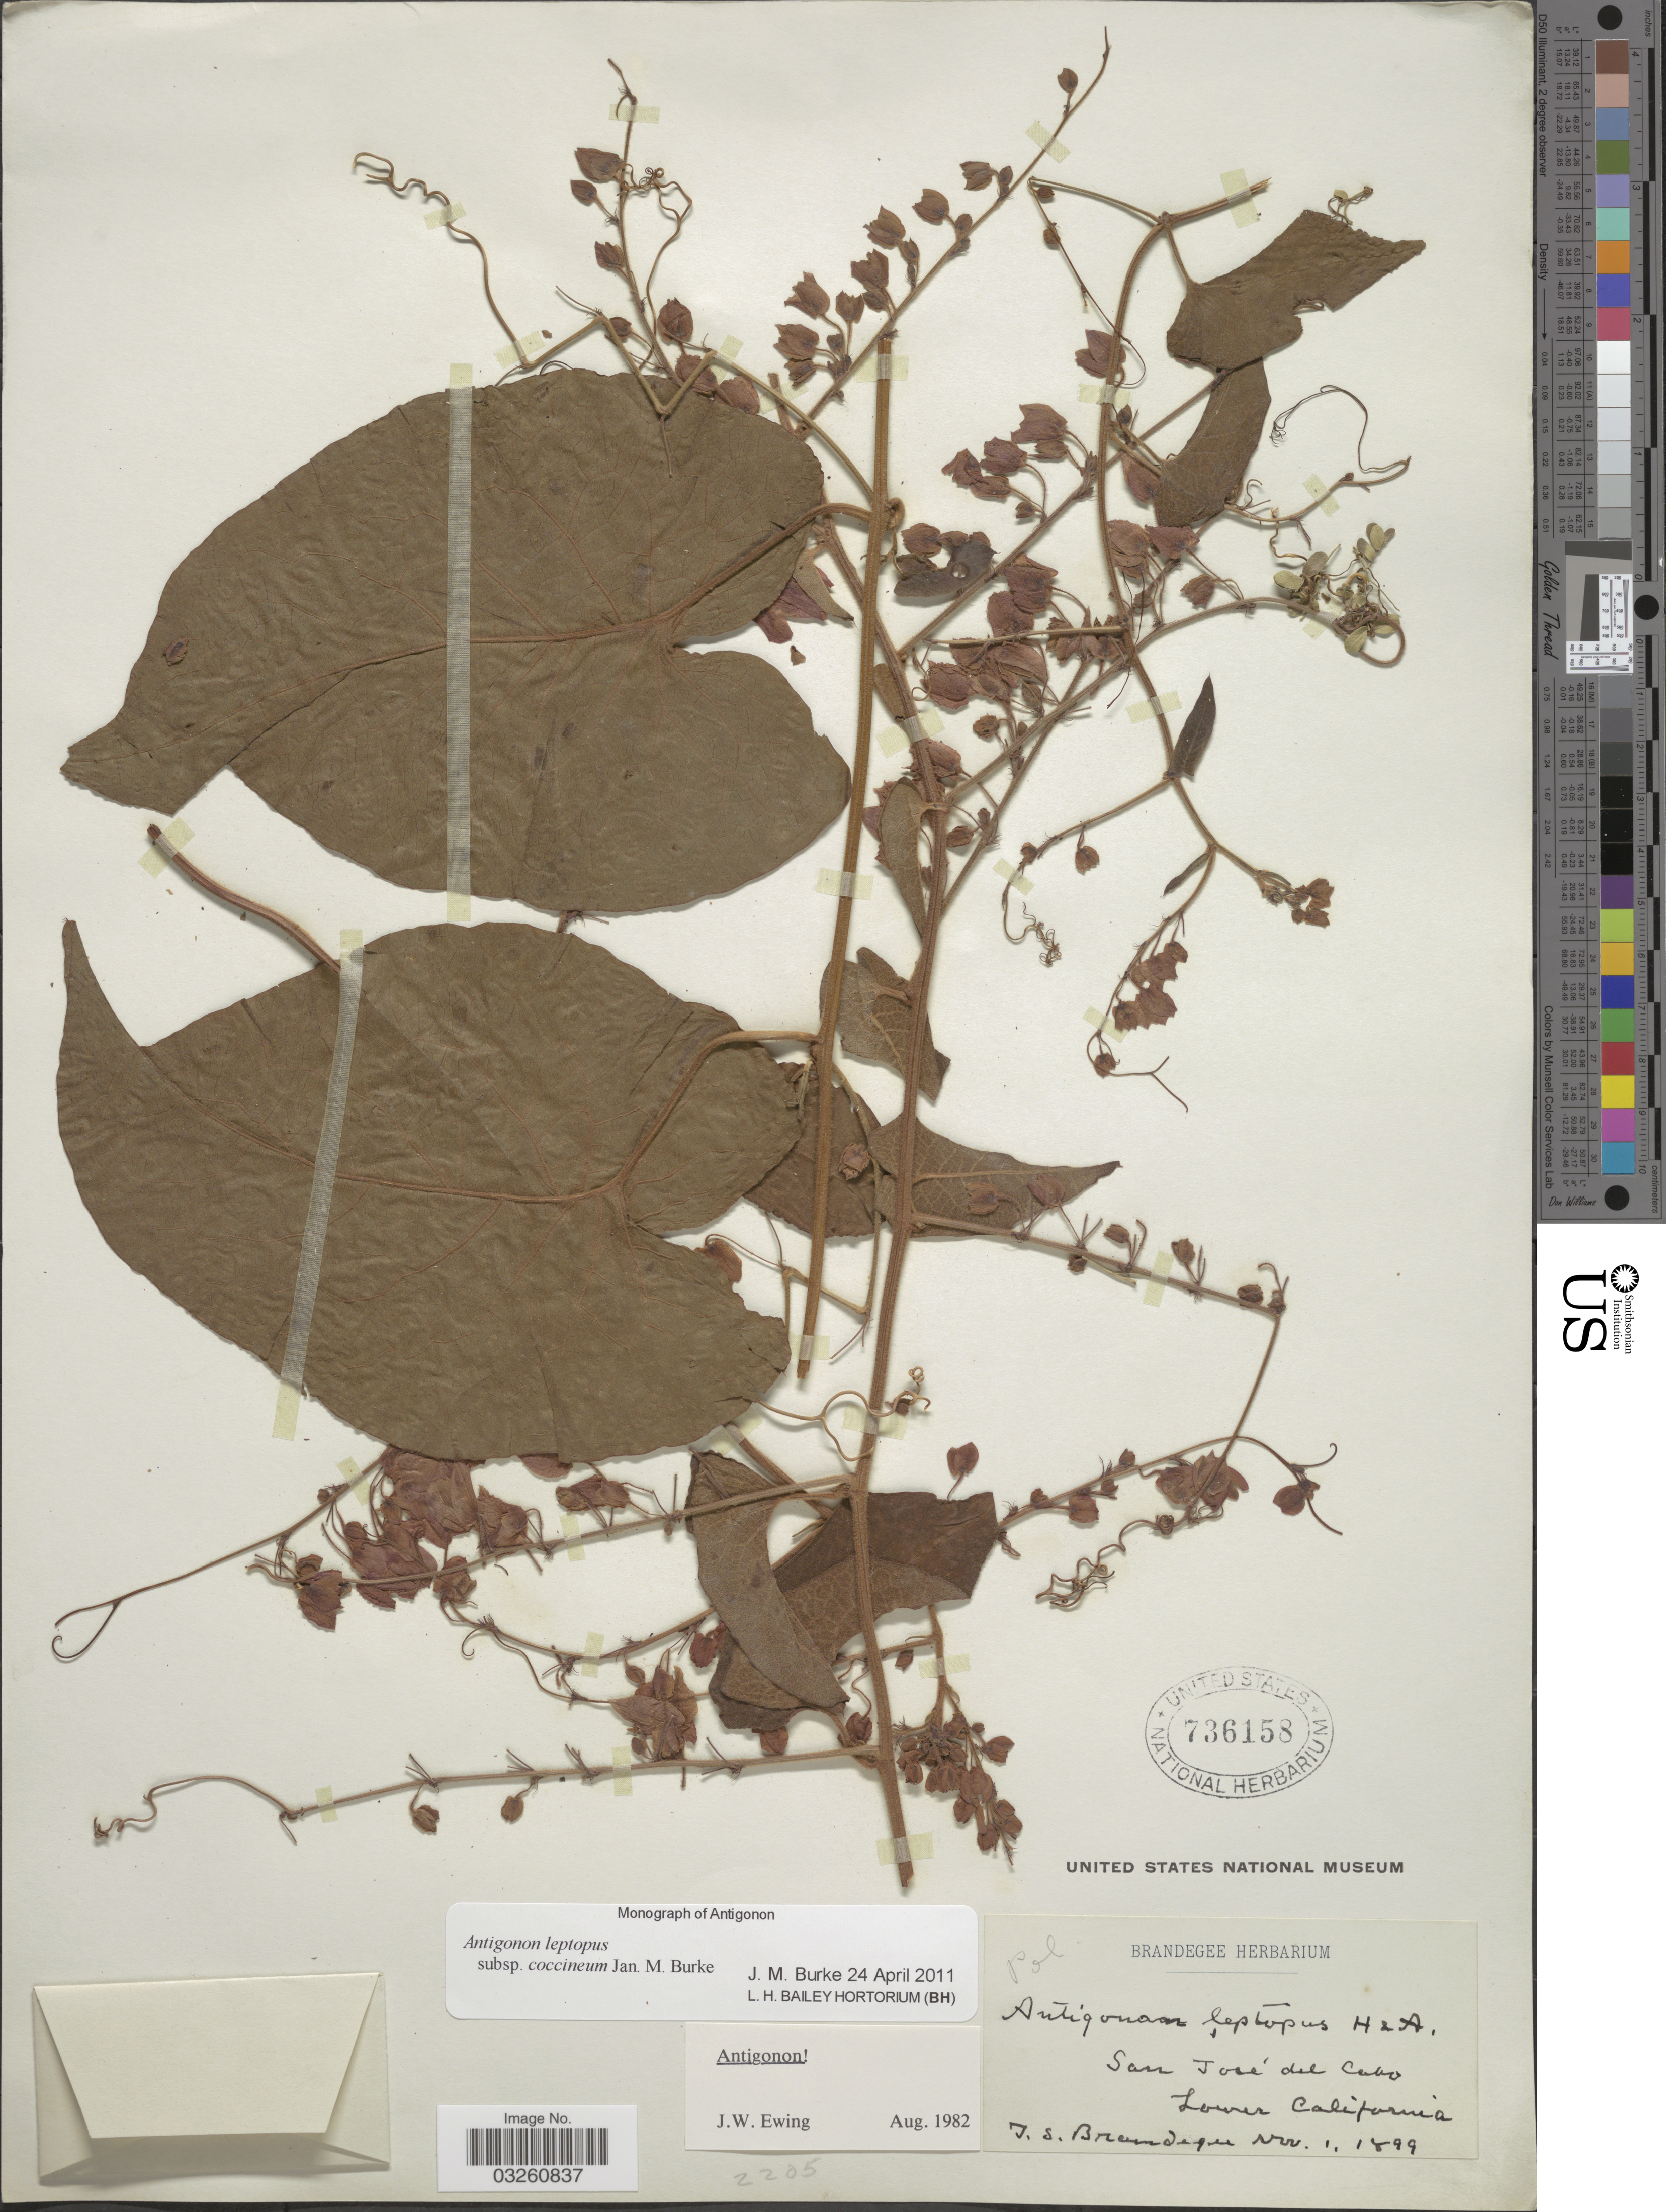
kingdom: Plantae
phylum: Tracheophyta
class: Magnoliopsida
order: Caryophyllales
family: Polygonaceae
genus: Antigonon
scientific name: Antigonon leptopus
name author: Hook. & Arn.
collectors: T. S. Brandegee (herbarium)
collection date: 1899-11-01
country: Mexico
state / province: Baja California Sur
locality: San José del Cabo. Lower California.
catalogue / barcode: US 736158